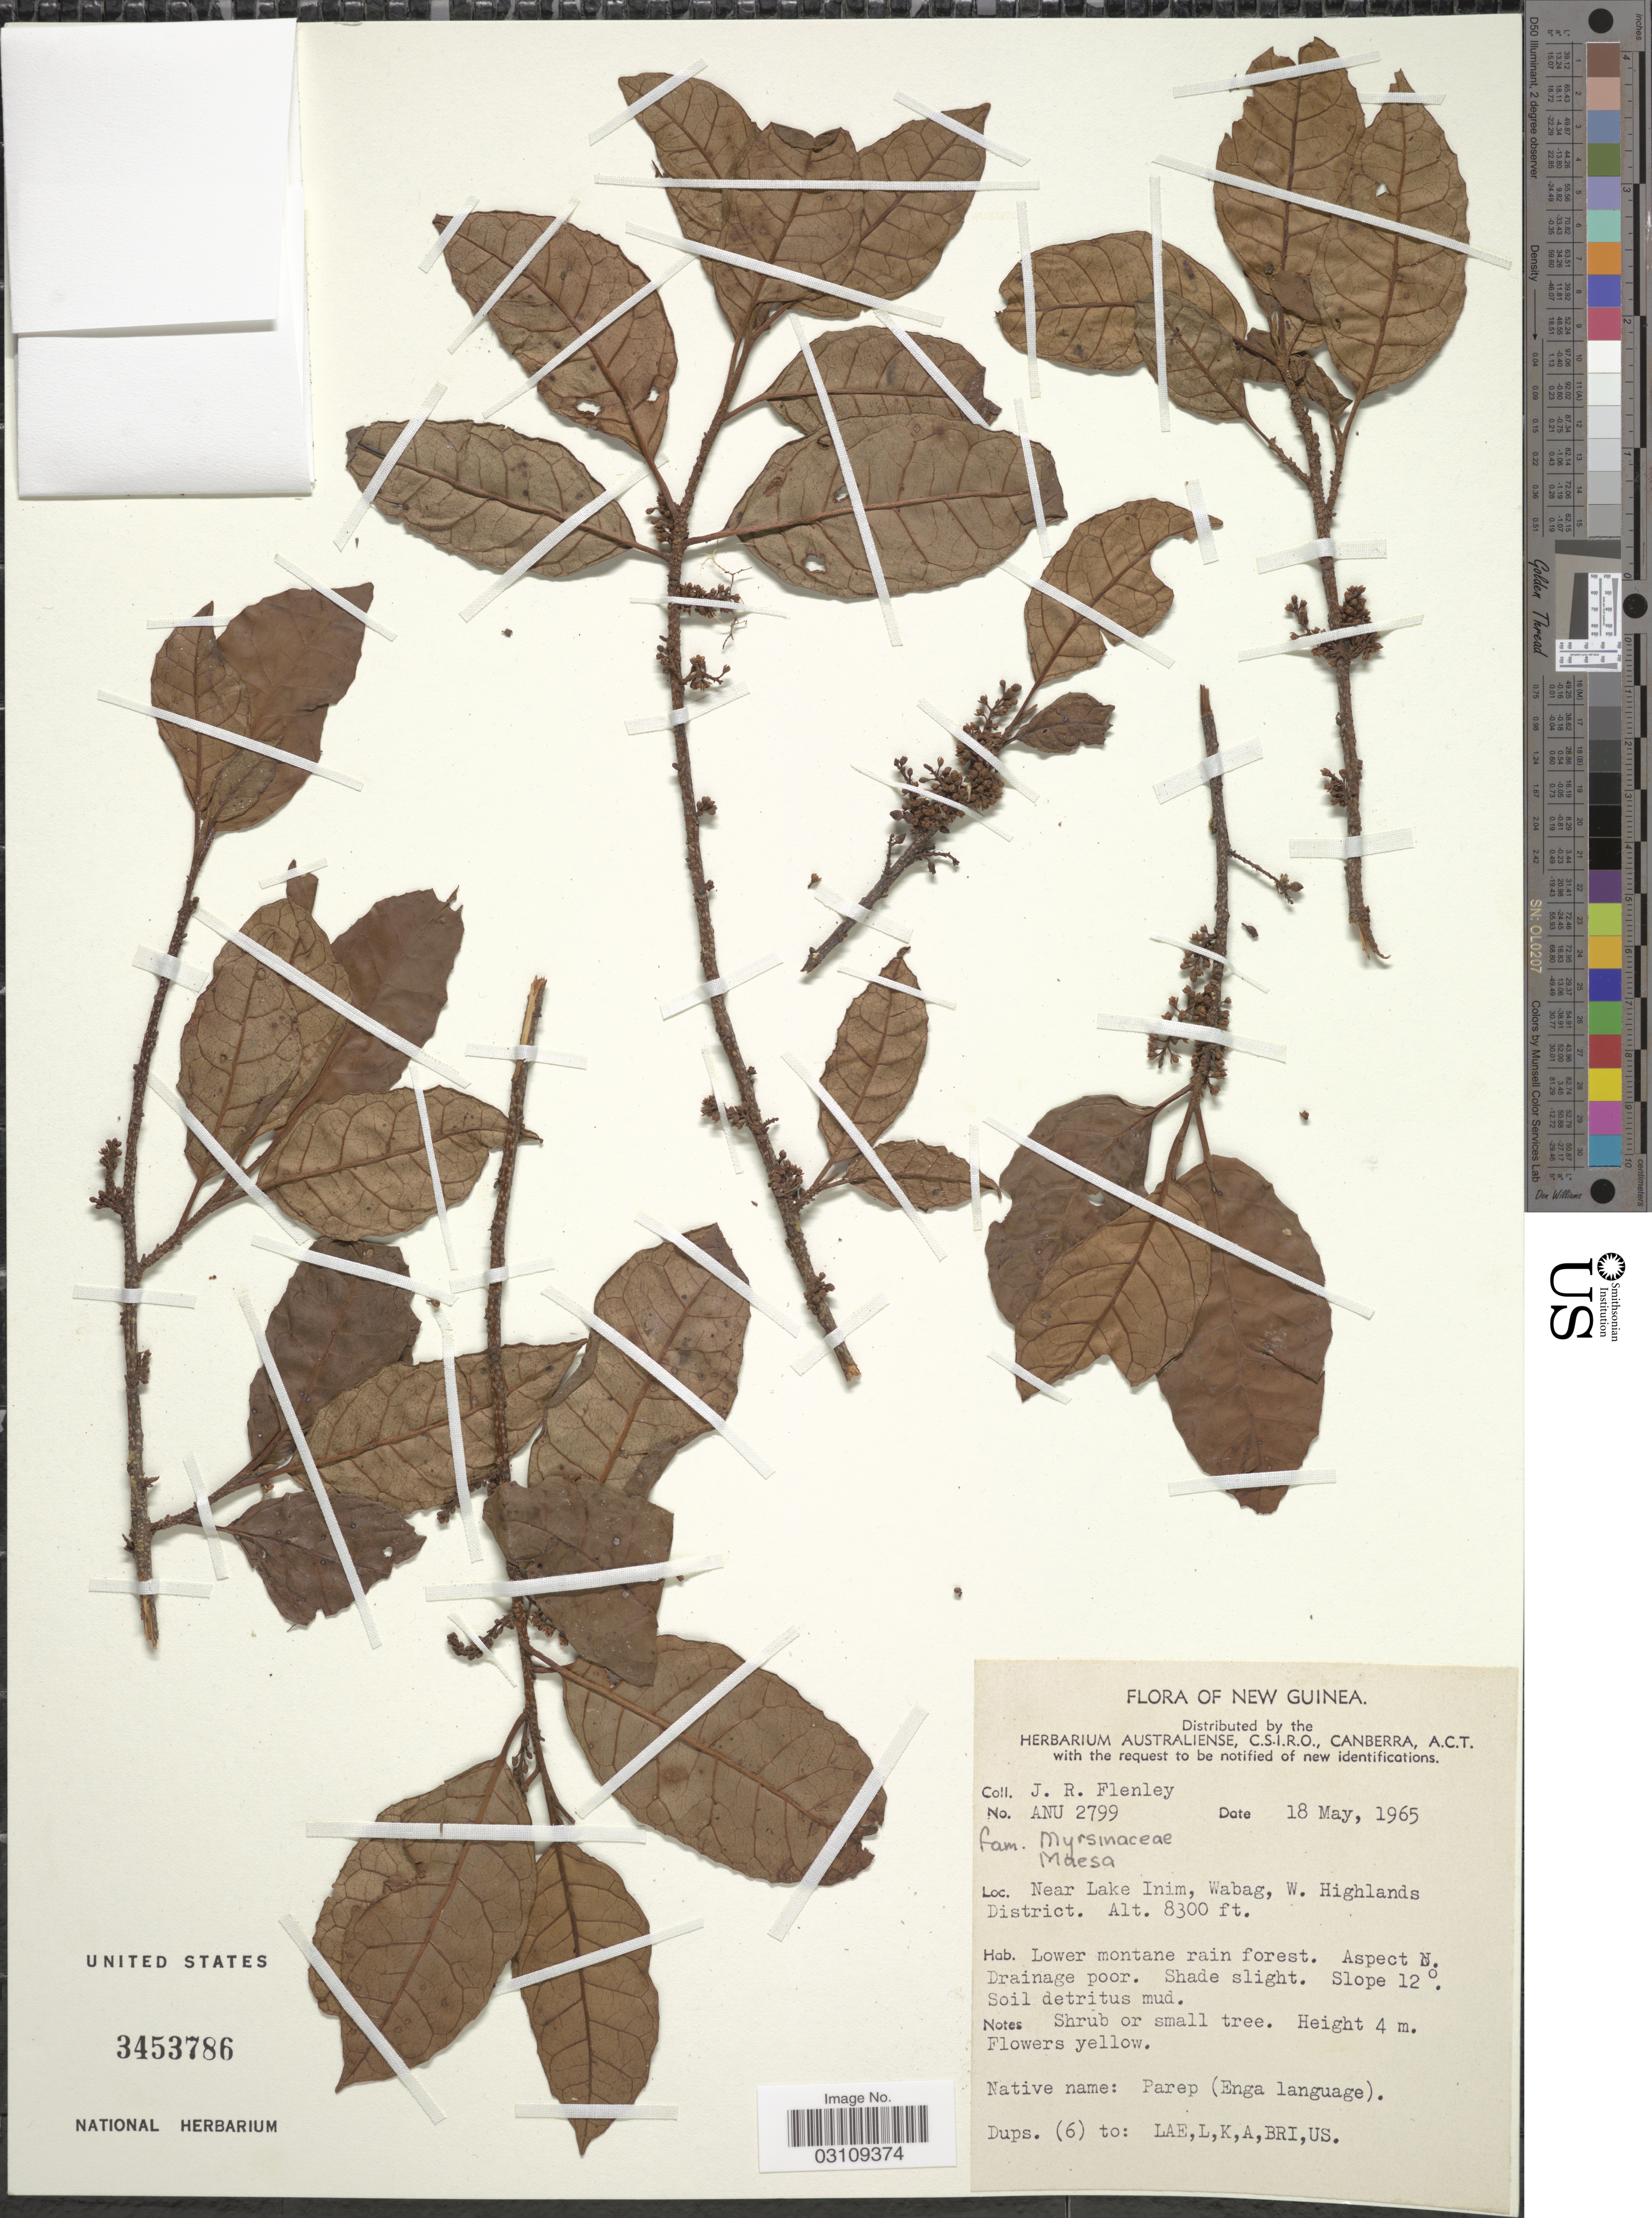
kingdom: Plantae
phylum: Tracheophyta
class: Magnoliopsida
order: Ericales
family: Primulaceae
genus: Maesa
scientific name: Maesa sp.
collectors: J. Flenley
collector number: ANU 2799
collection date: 1965-05-18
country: Papua New Guinea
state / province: Western Highlands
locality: New Guinea. Near Lake Inim, Wabag, W. Highlands District.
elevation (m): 2530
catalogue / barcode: US 3453786